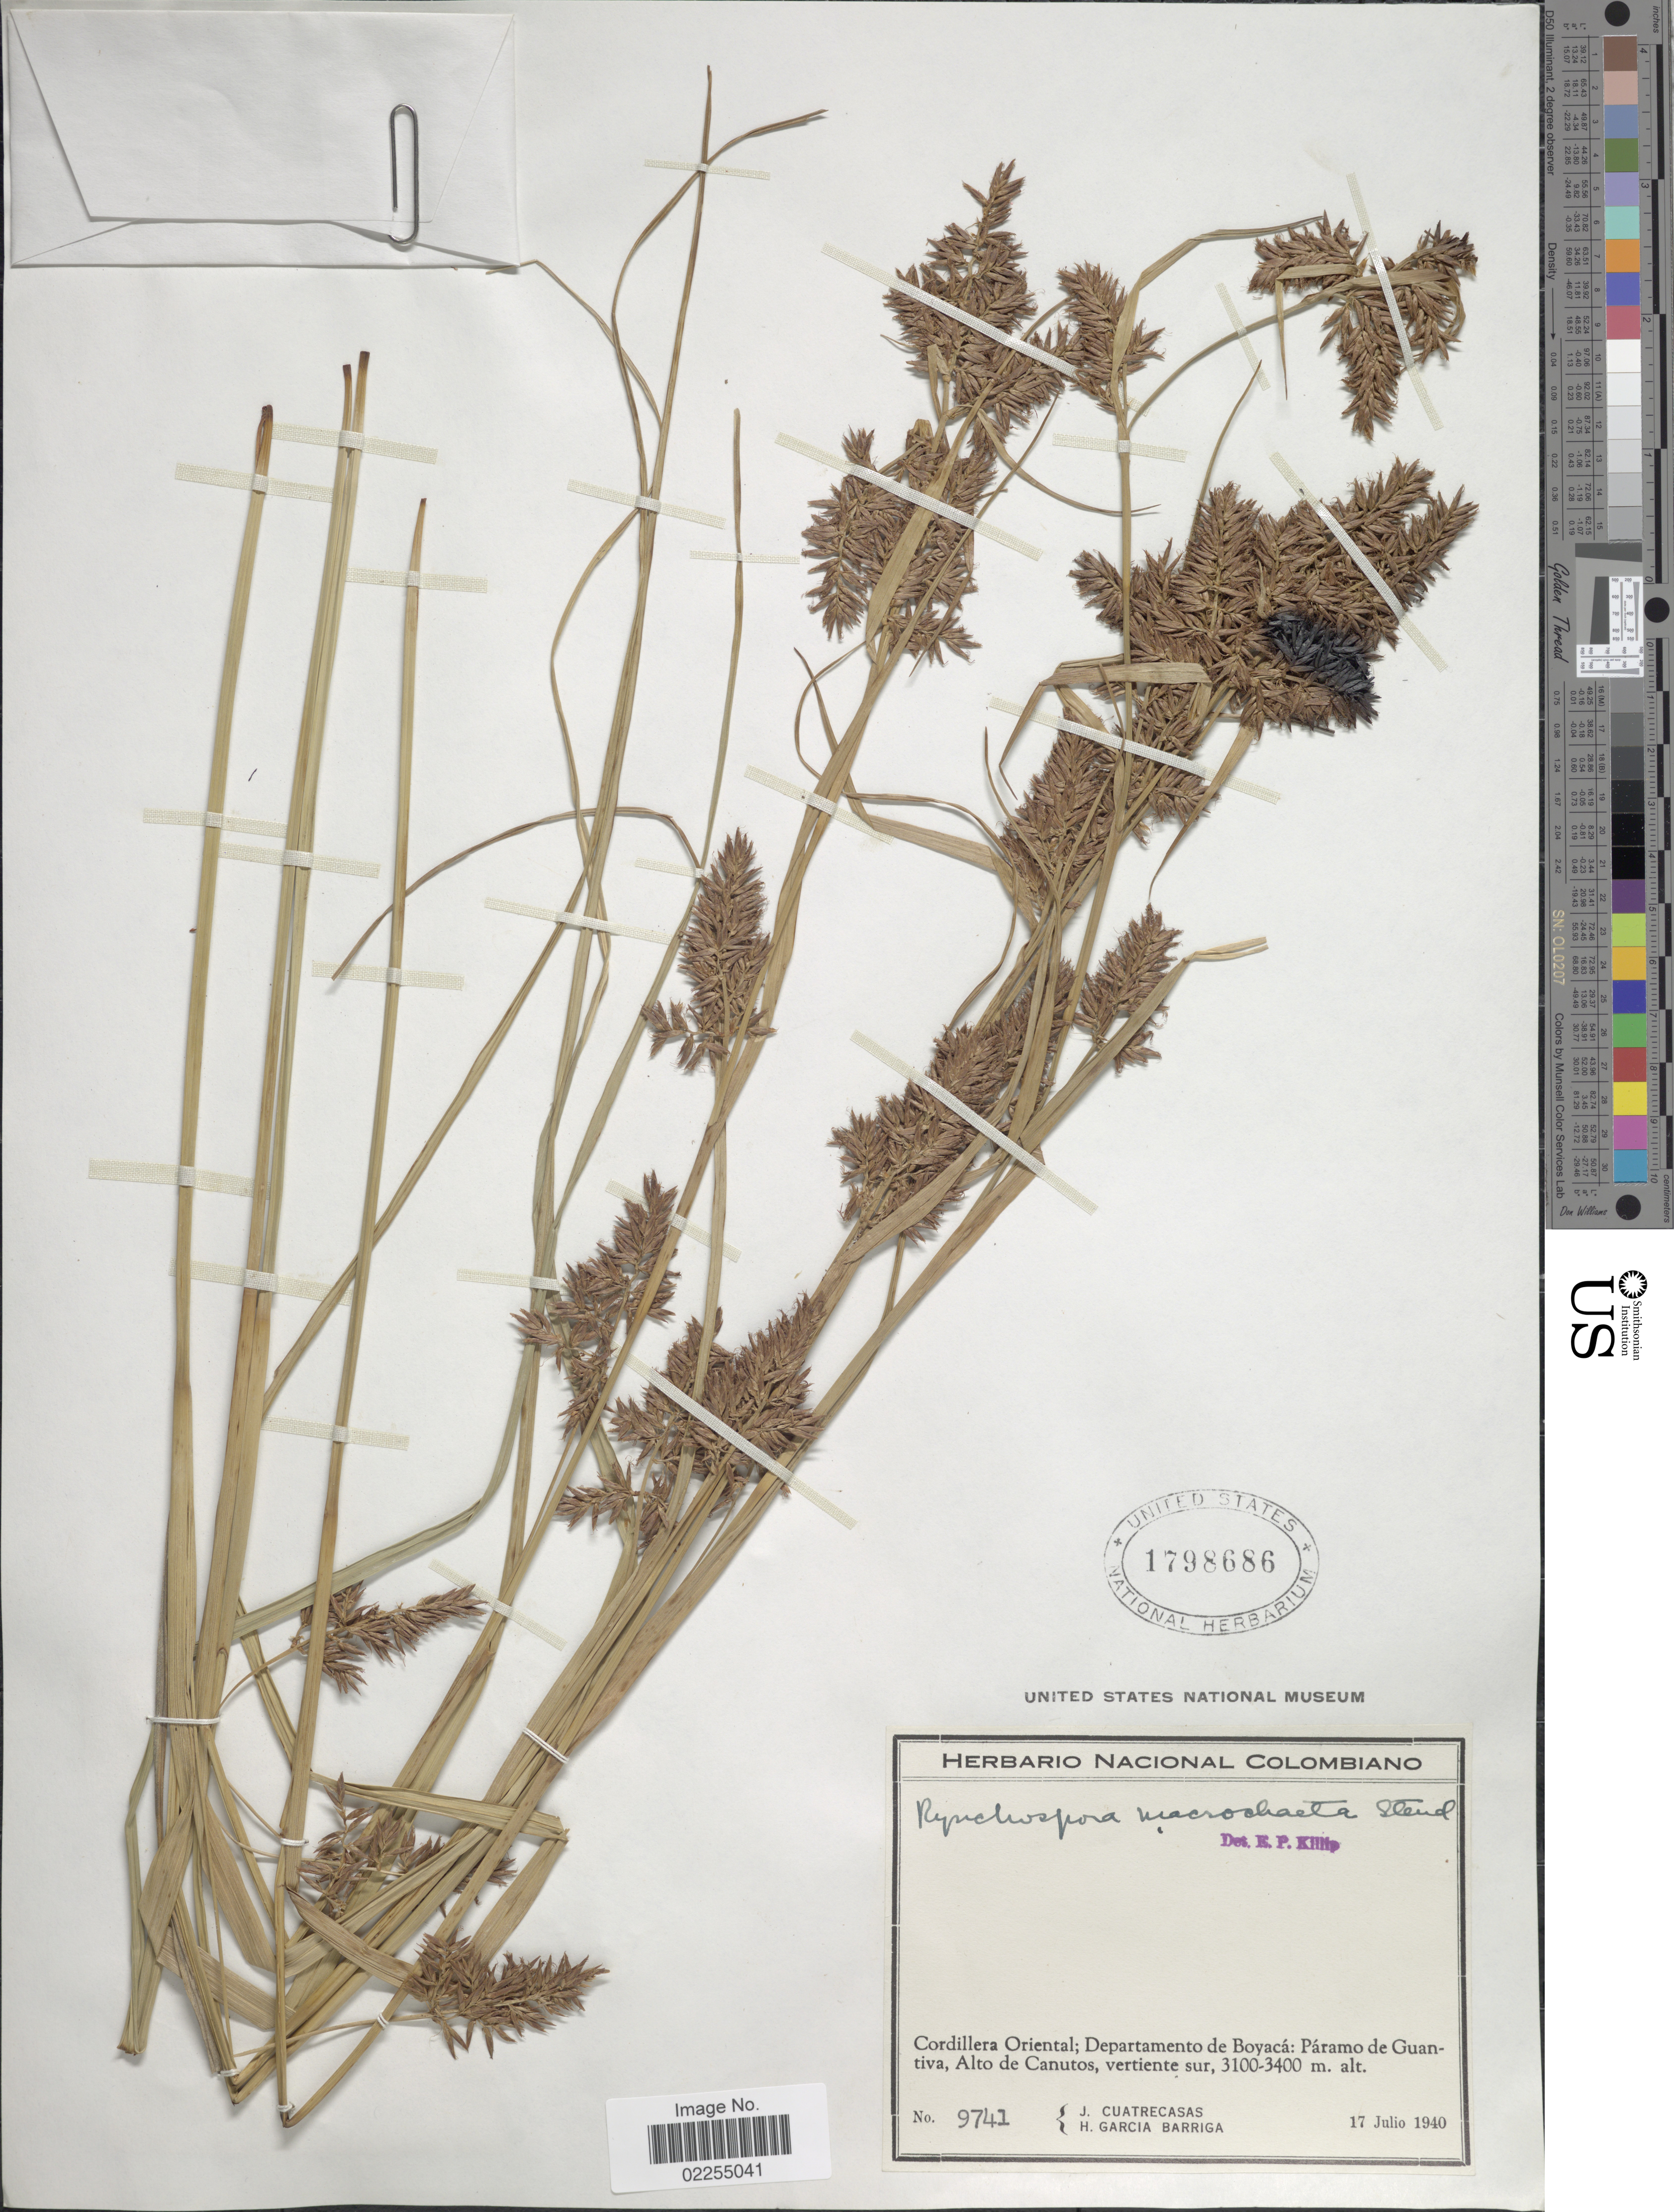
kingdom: Plantae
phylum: Tracheophyta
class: Liliopsida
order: Poales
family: Cyperaceae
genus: Rhynchospora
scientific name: Rhynchospora macrochaeta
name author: Steud. ex Boeckeler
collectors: J. Cuatrecasas & H. García Barriga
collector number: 9741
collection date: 1940-07-17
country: Colombia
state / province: Boyacá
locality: Cordillera Oriental; Paramo de Guantiva, Alto de Canutos, vertiente sur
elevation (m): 3100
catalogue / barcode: US 1798686